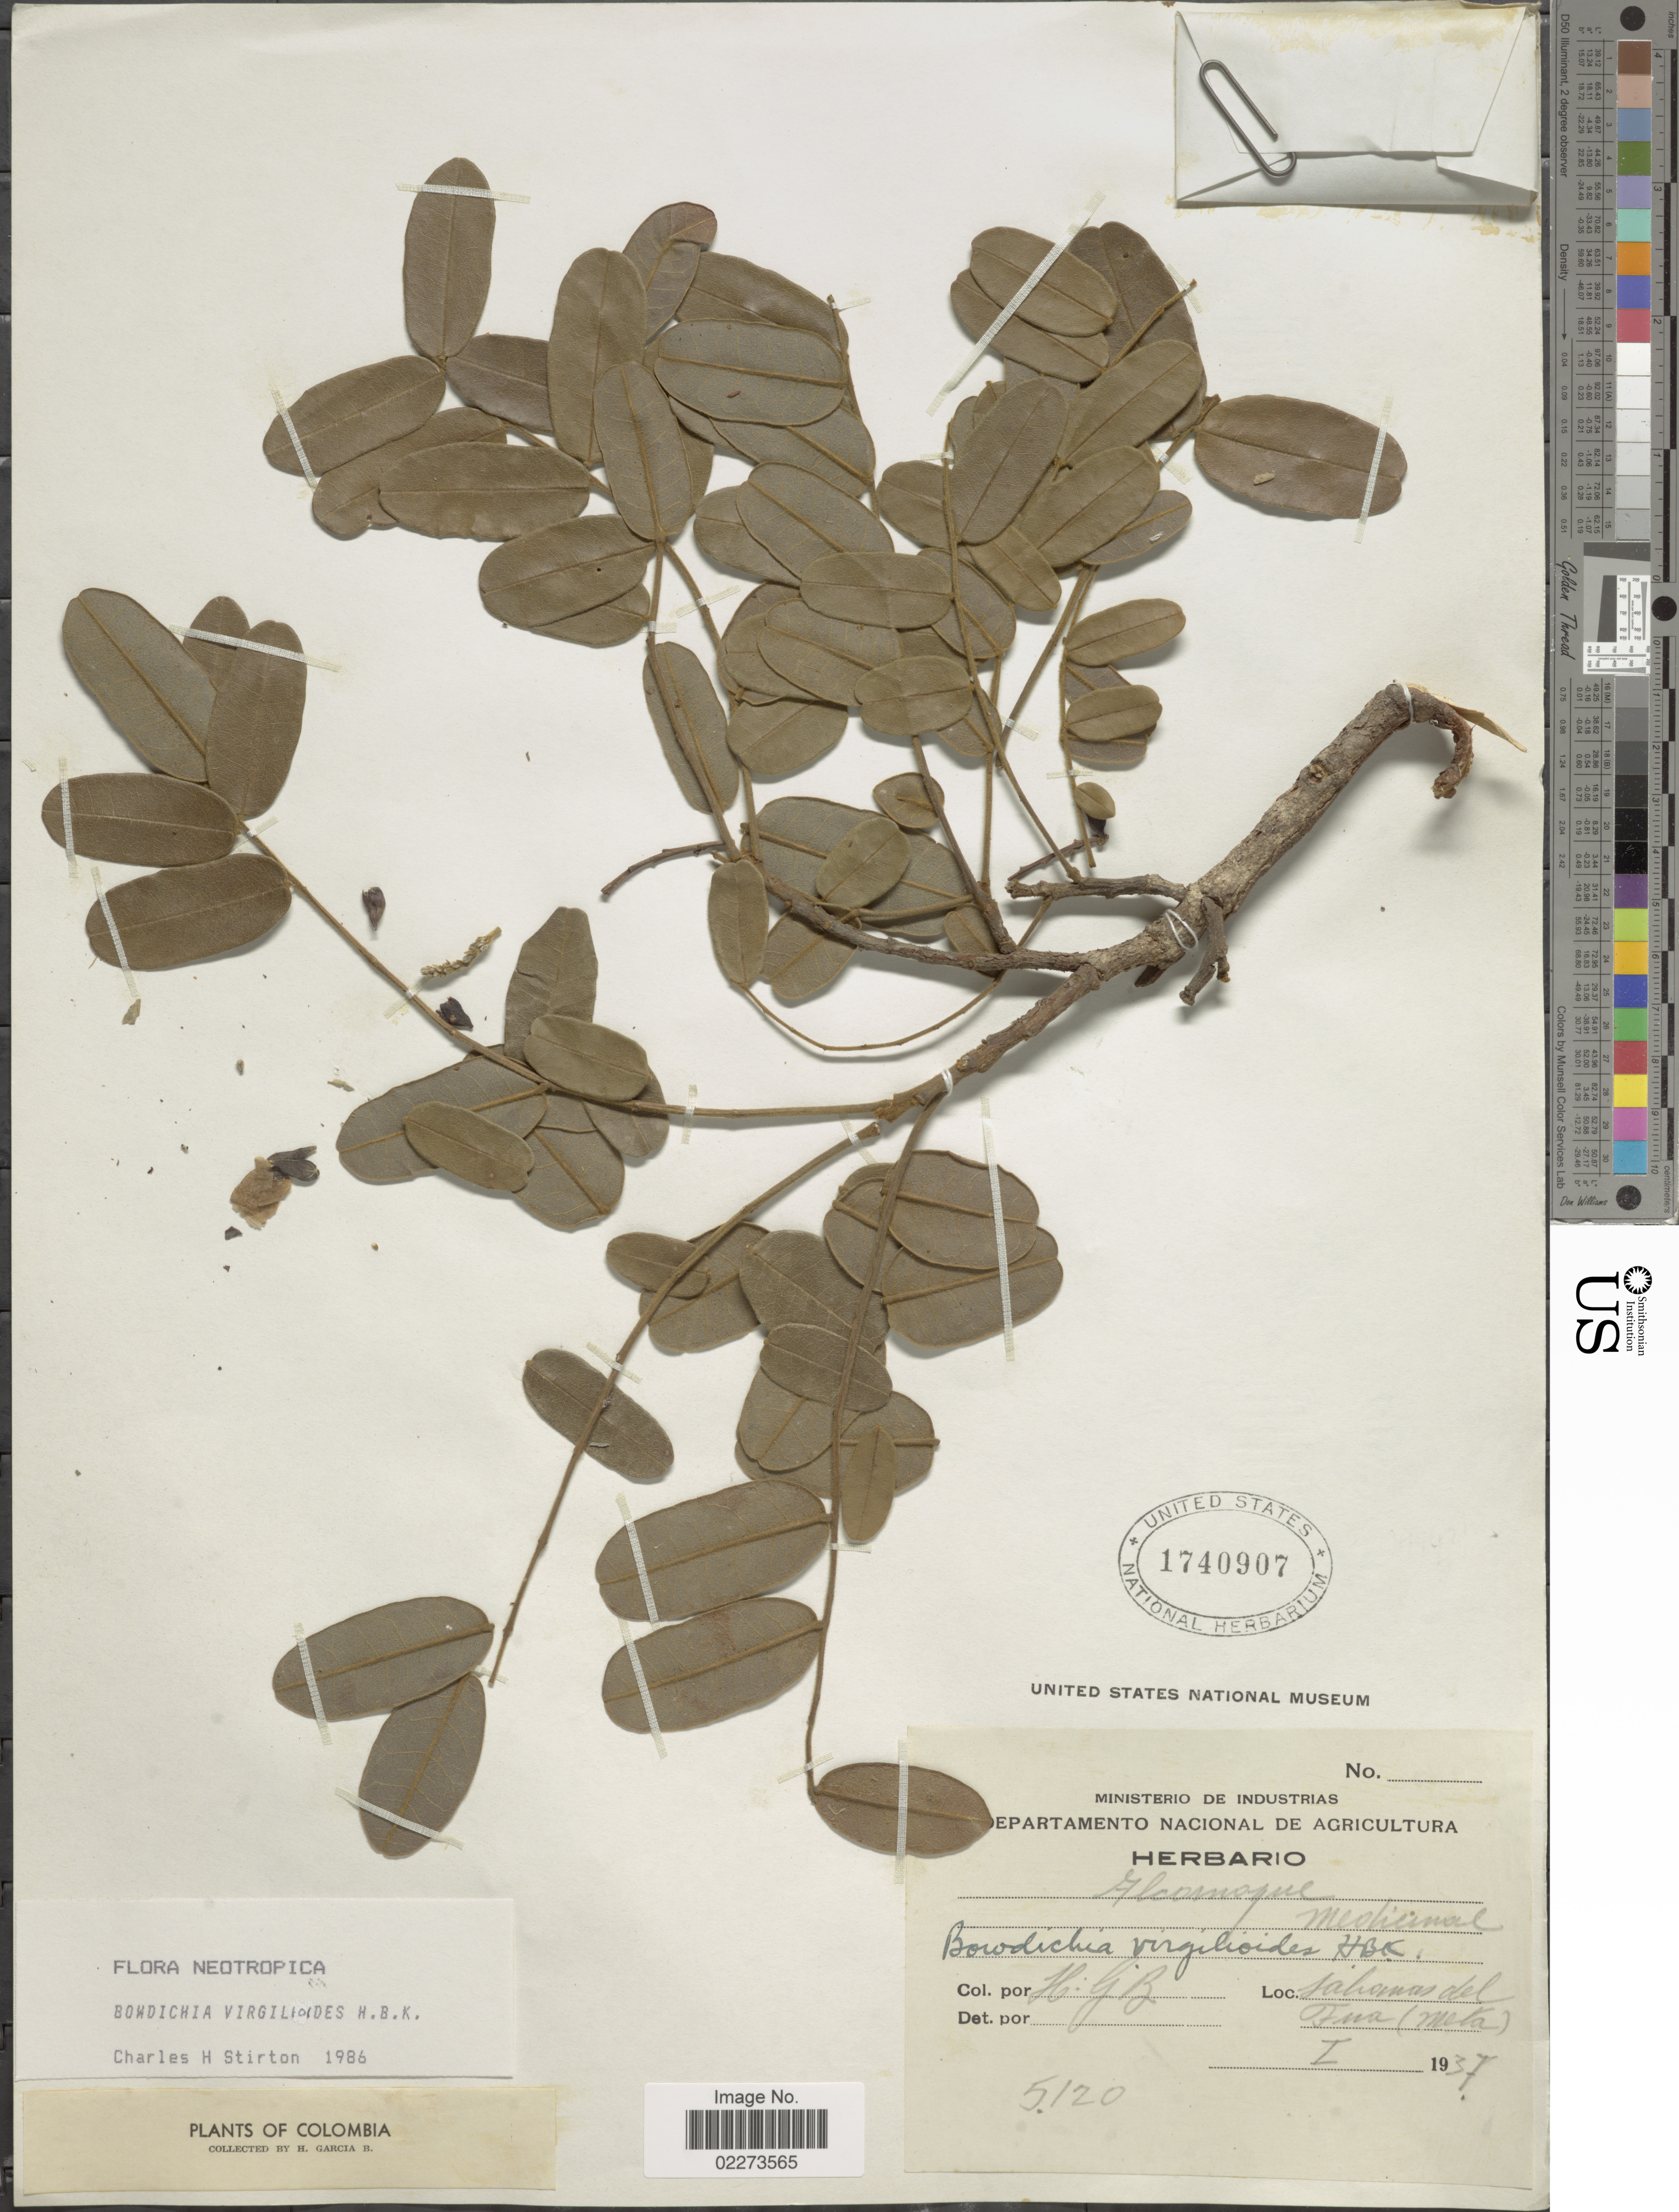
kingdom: Plantae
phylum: Tracheophyta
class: Magnoliopsida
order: Fabales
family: Fabaceae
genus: Bowdichia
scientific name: Bowdichia virgilioides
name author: Kunth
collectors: H. García Barriga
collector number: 5120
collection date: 1937-01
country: Colombia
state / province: Meta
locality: Sabanas del Fua [interpreted]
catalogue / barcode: US 1740907